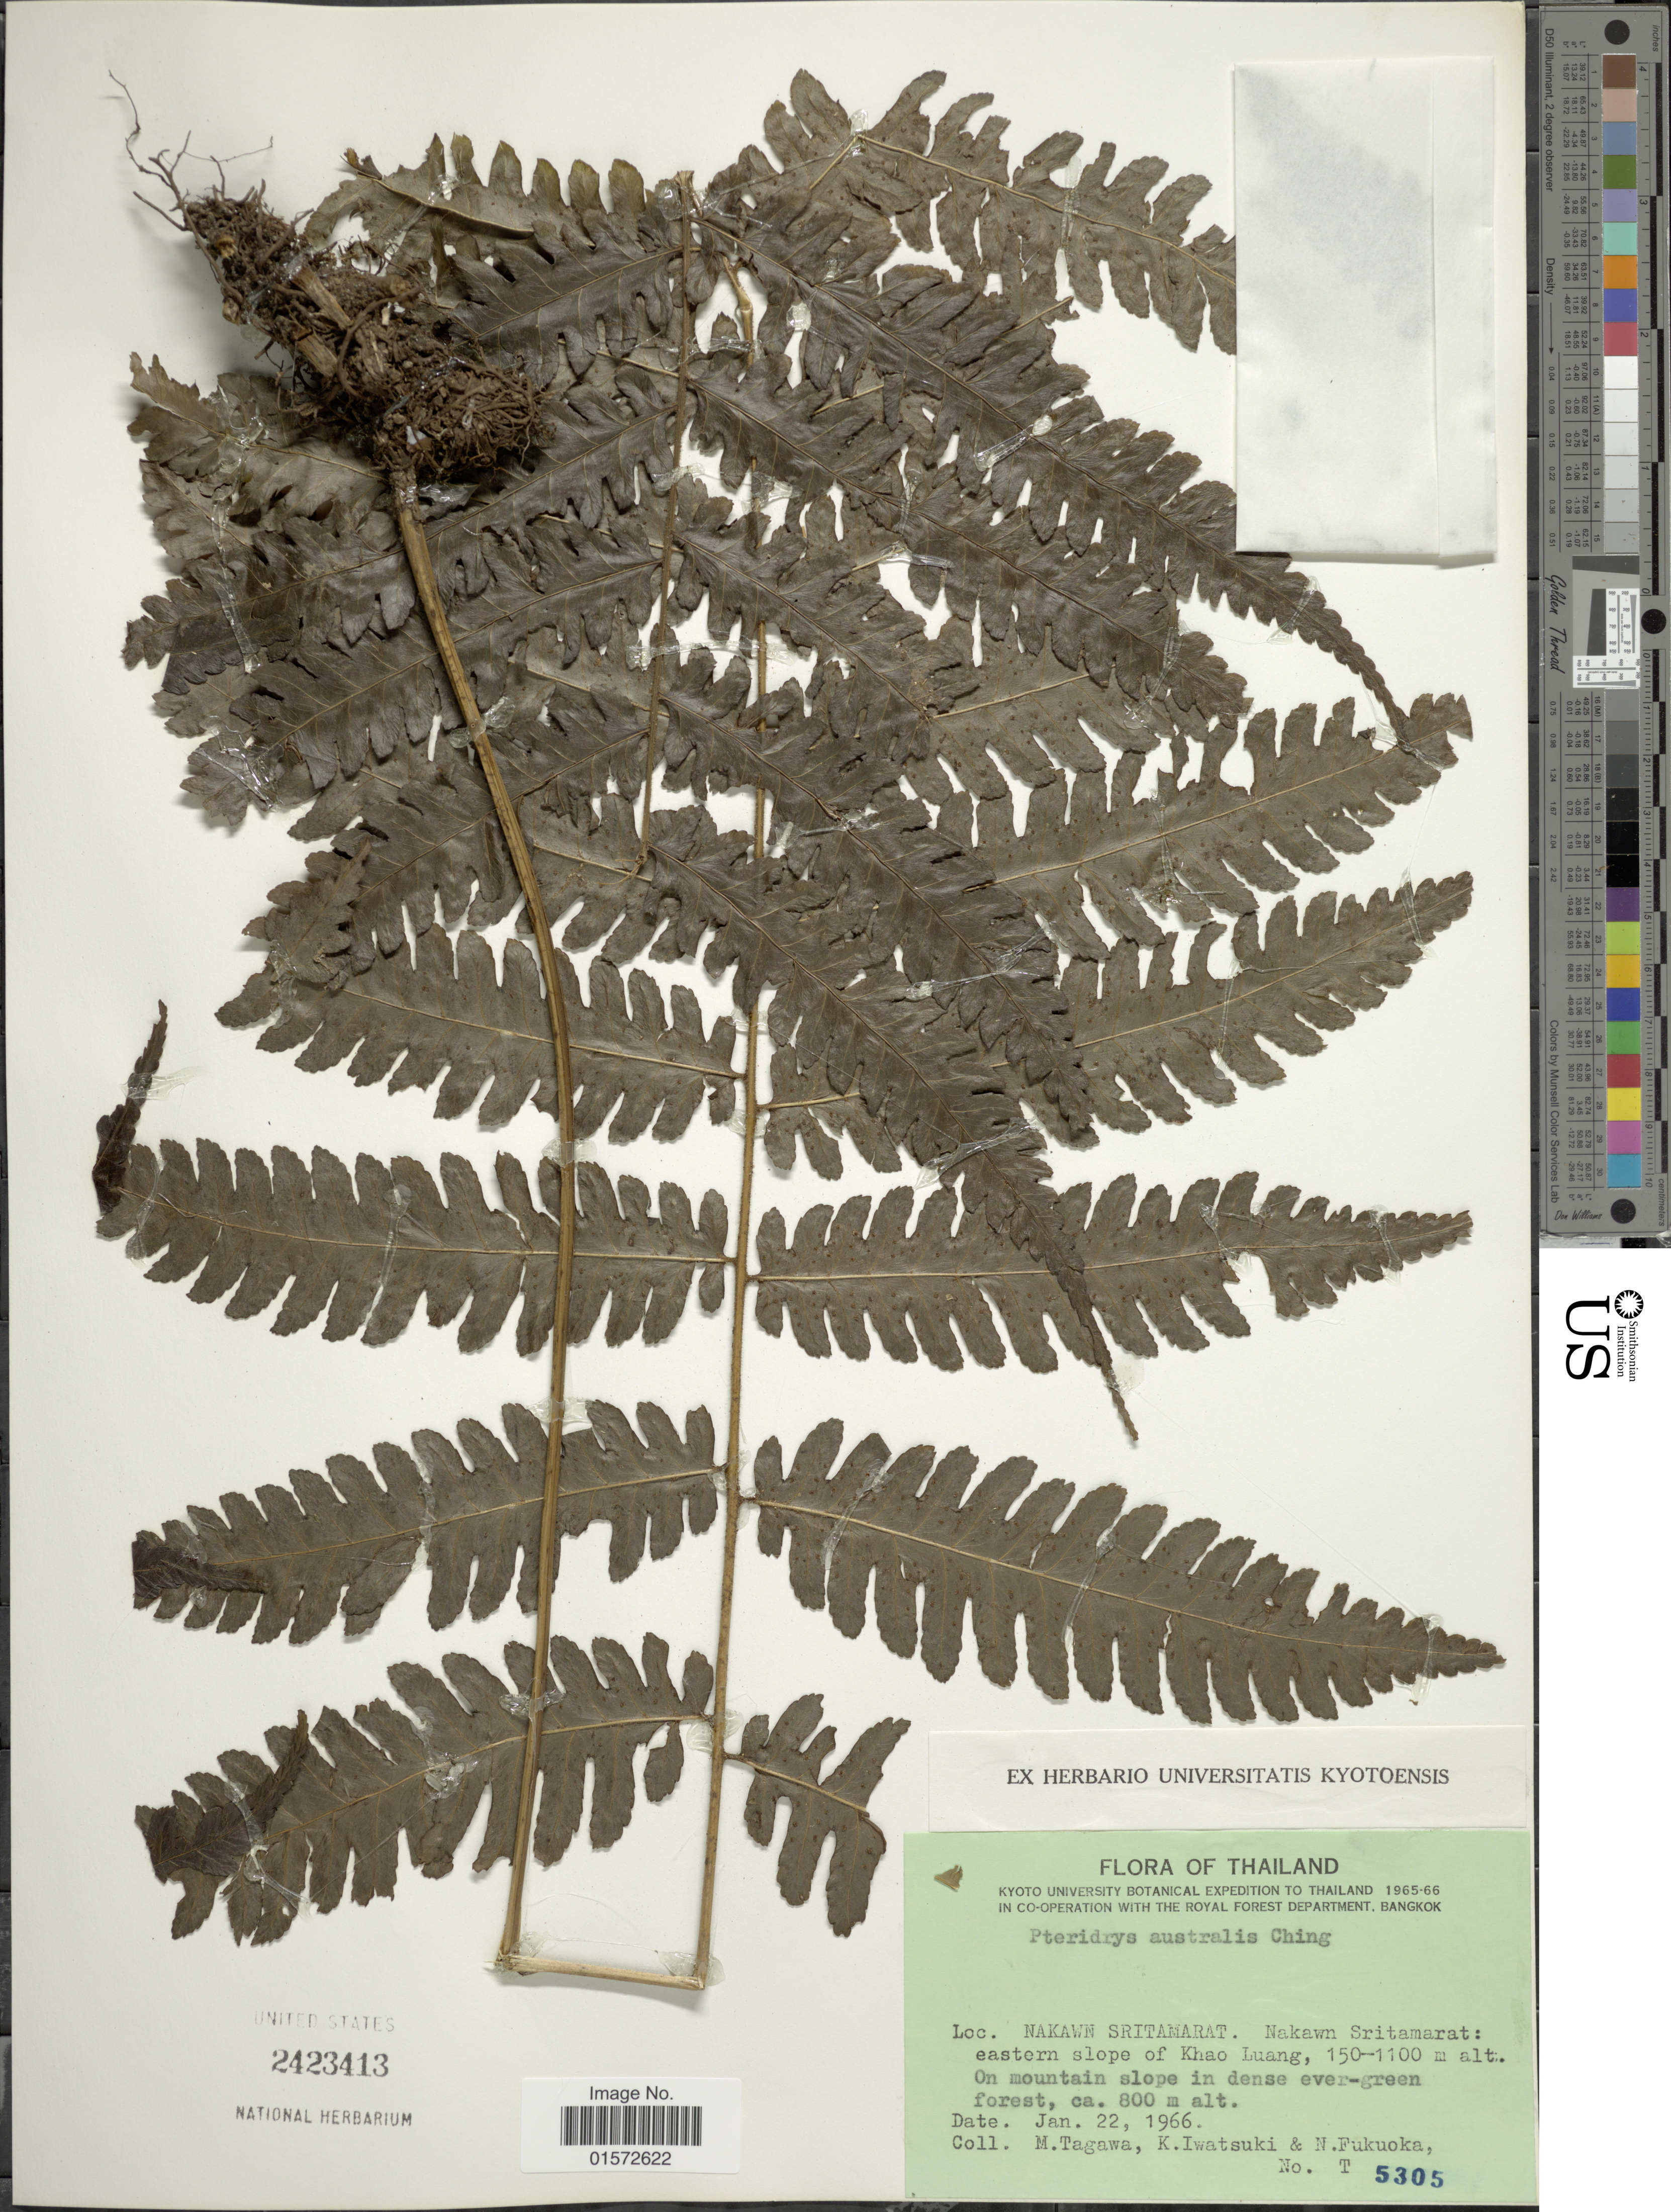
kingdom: Plantae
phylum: Tracheophyta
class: Polypodiopsida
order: Polypodiales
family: Tectariaceae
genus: Pteridrys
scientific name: Pteridrys australis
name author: Ching ex C. Chr. & Ching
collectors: M. Tagawa, K. Iwatsuki & N. Fukuoka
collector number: T 5305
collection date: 1966-01-22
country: Thailand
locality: Nakawn Sritamarat: eastern slopes of Khao Luang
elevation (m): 150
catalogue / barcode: US 2423413